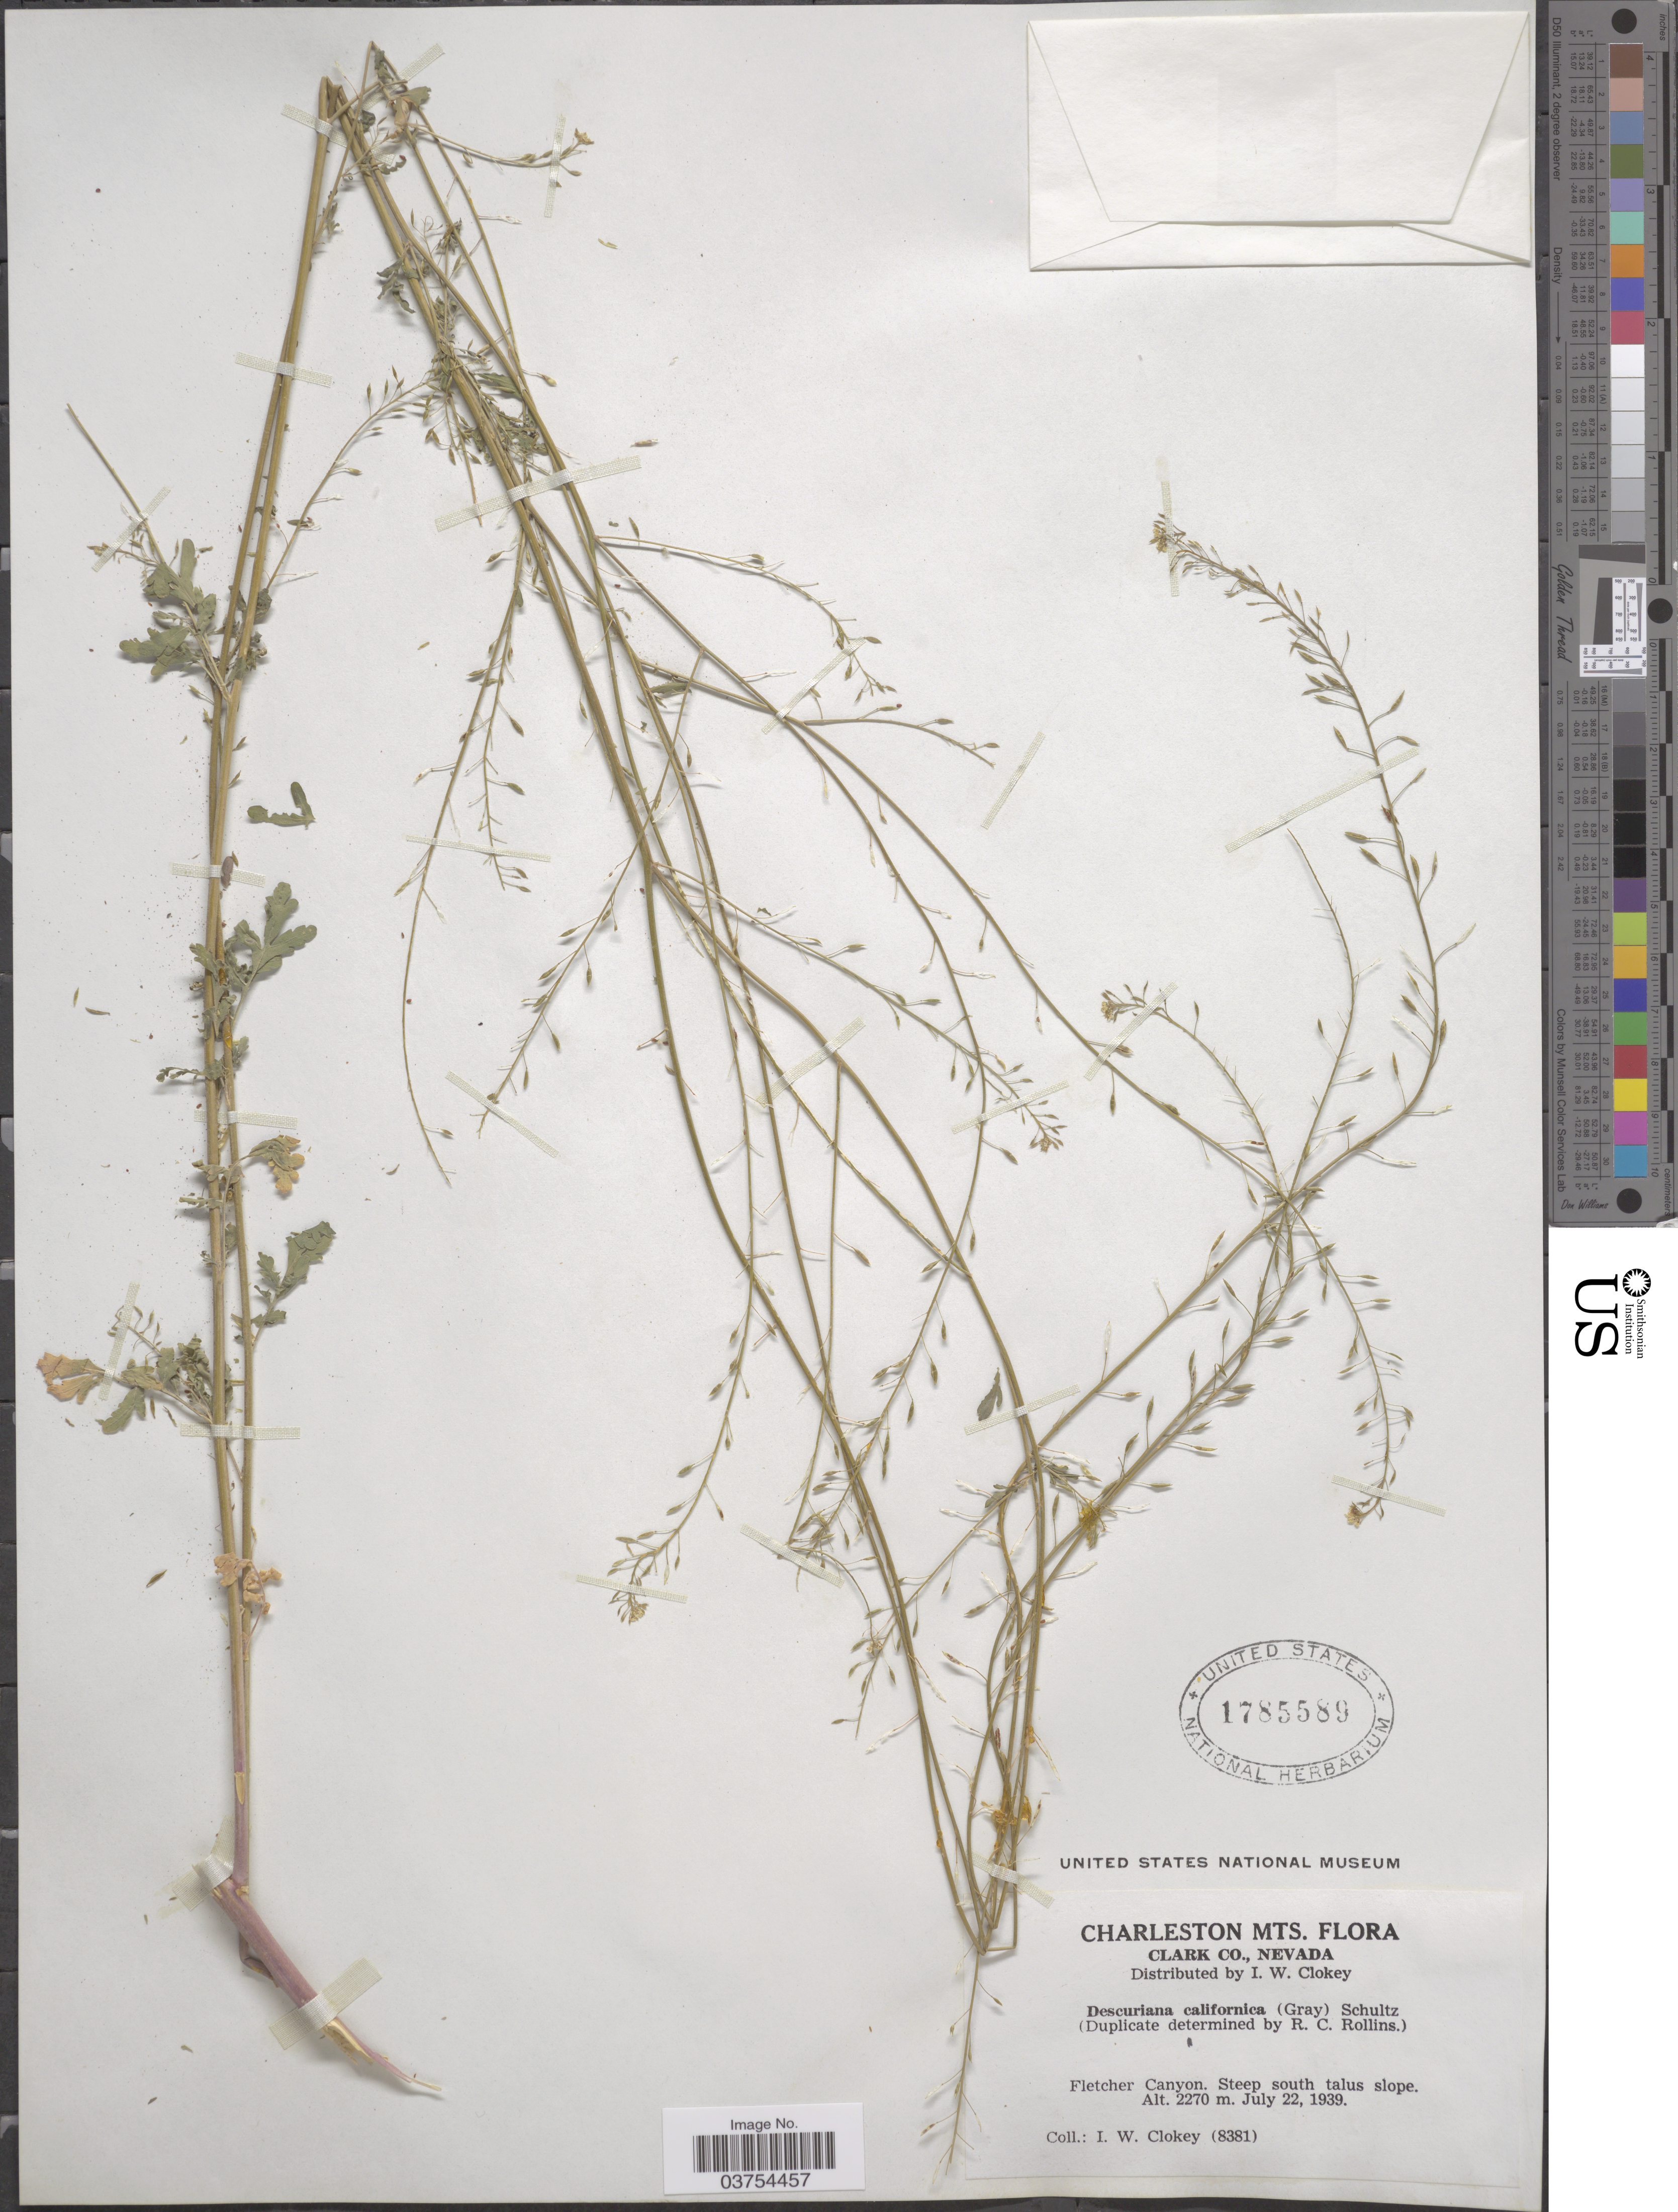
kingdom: Plantae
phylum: Tracheophyta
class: Magnoliopsida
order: Brassicales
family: Brassicaceae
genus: Descurainia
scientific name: Descurainia californica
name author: (A. Gray) O.E. Schulz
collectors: I. W. Clokey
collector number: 8381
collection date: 1939-07-22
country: United States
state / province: Nevada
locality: Charleston Mts. Clark Co. Fletcher Canyon. Steep south talus slope.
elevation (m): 2270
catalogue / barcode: US 1785589